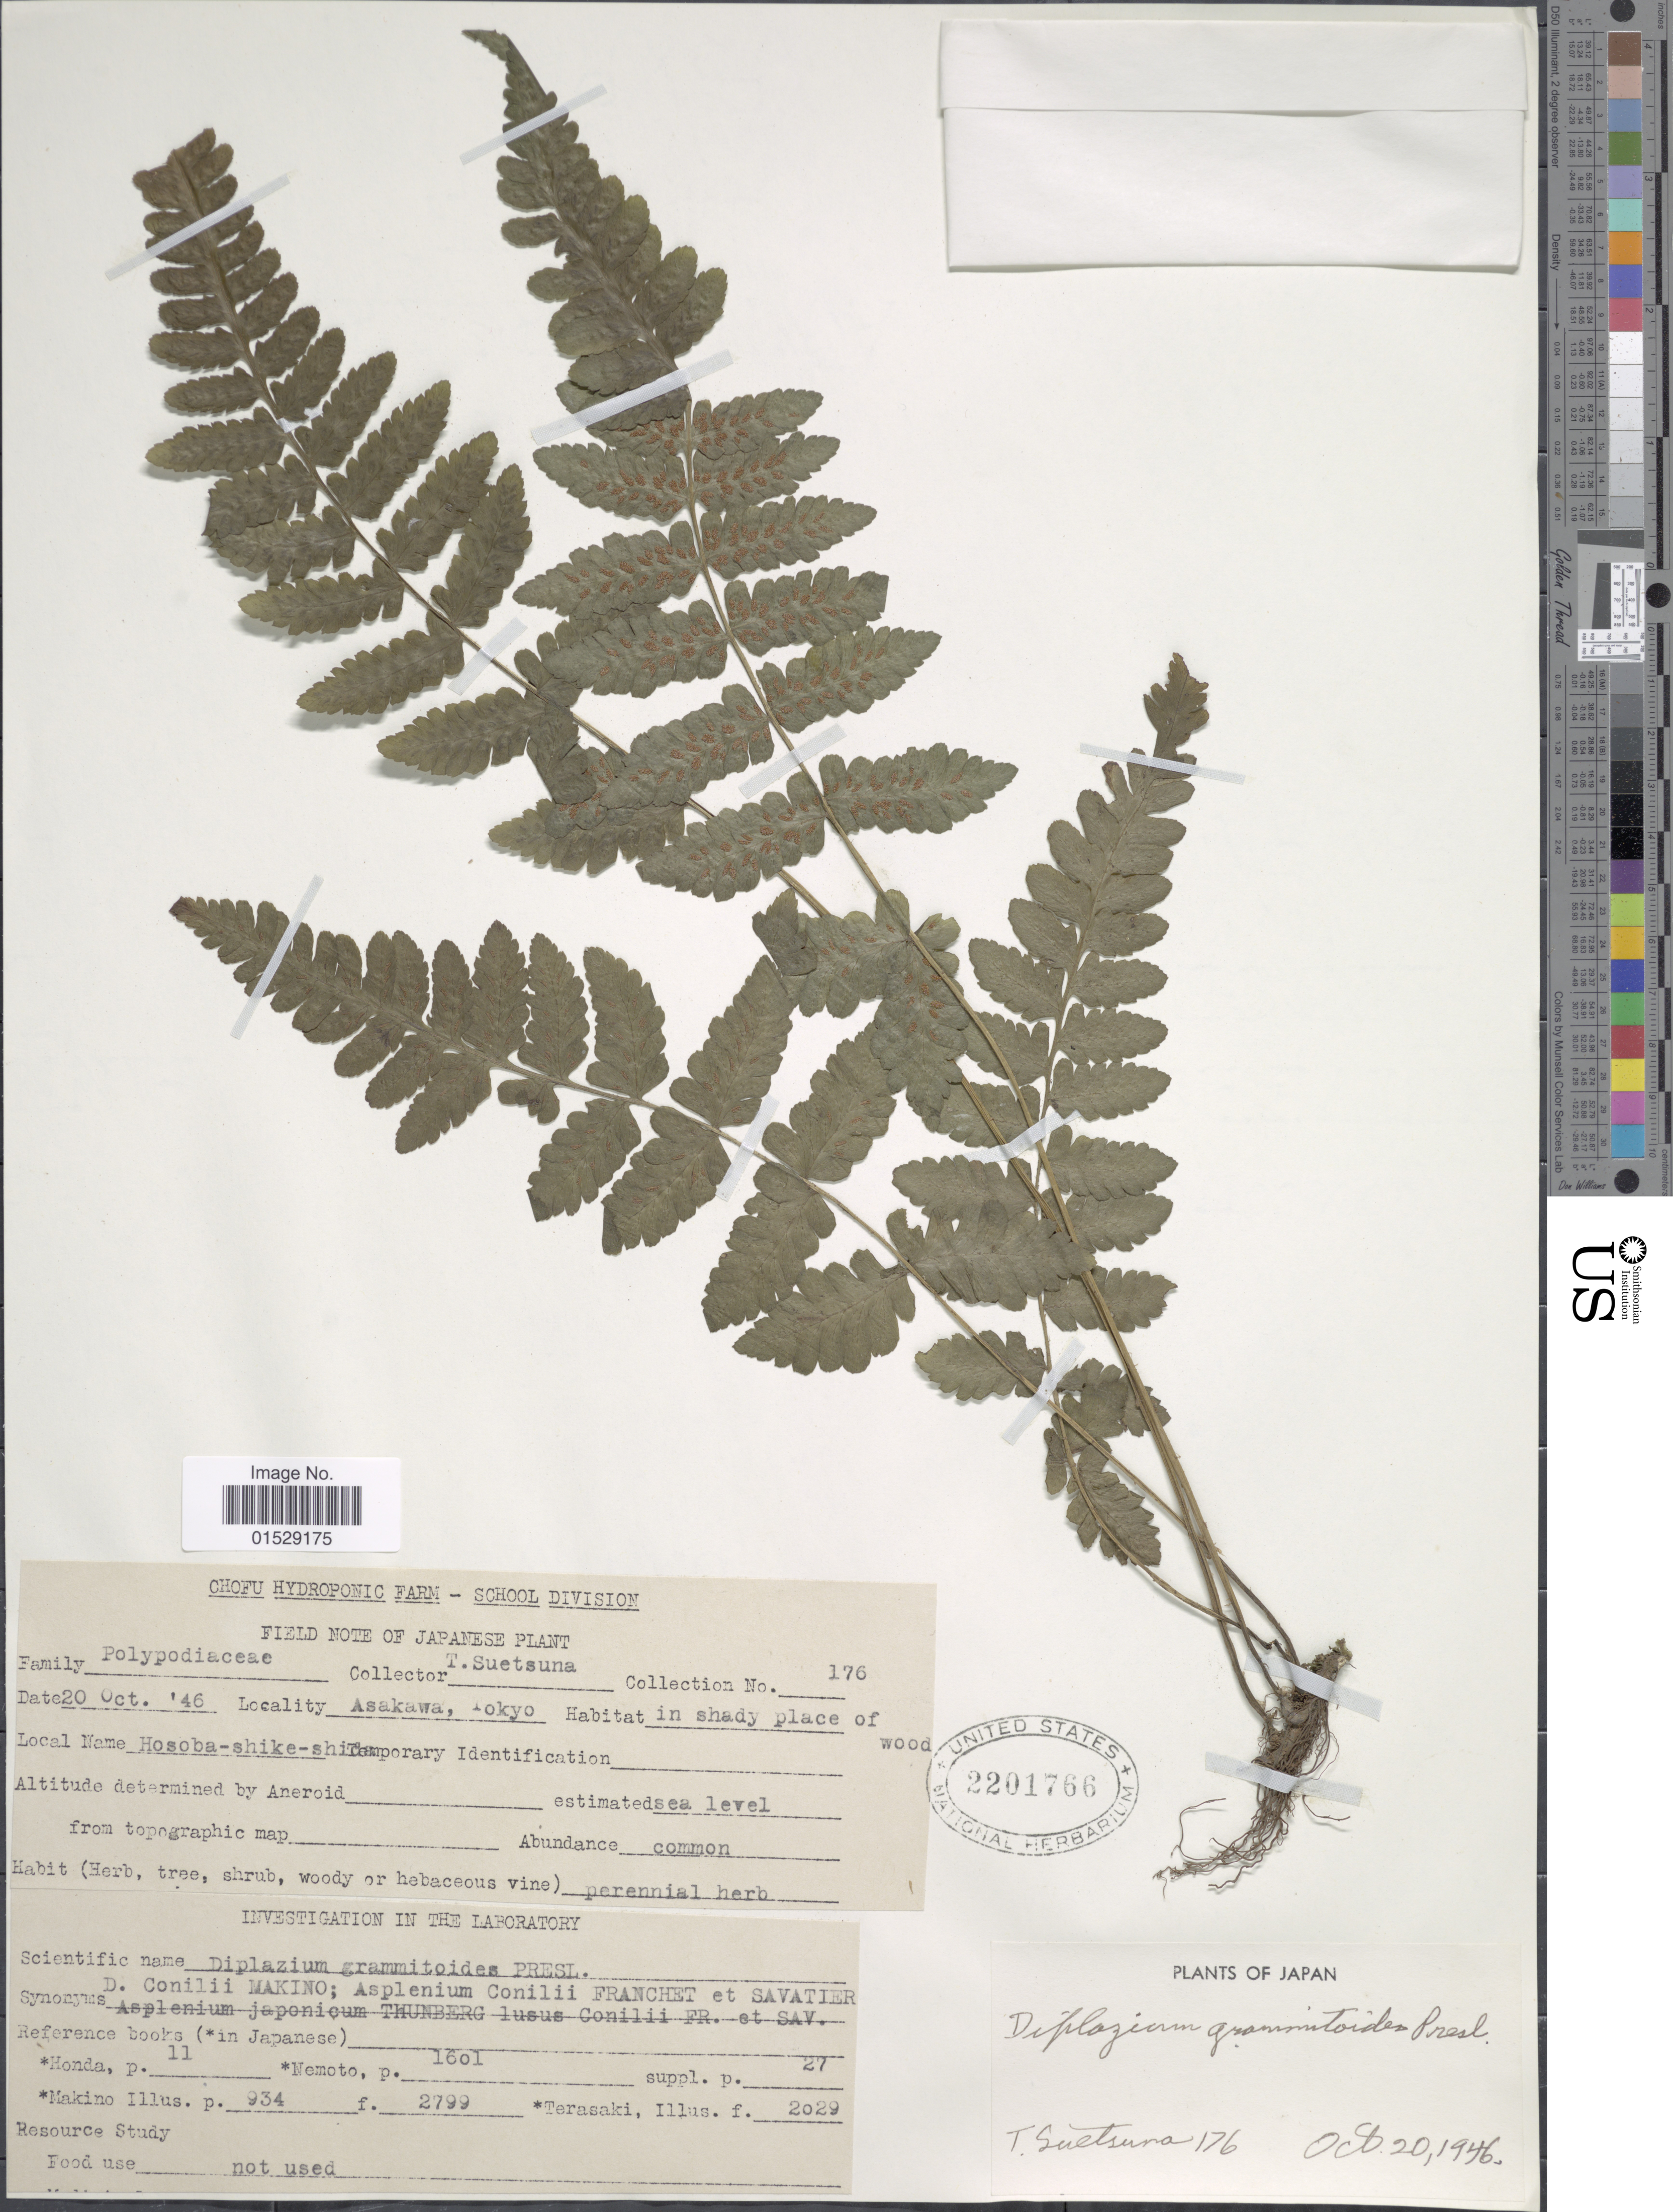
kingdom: Plantae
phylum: Tracheophyta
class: Polypodiopsida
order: Polypodiales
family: Athyriaceae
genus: Deparia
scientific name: Deparia petersenii var. grammitoides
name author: (C. Presl) H. Ohba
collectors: T. Suetsuna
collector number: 176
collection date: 1946-10-20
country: Japan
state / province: Tokyo, Federal City of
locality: Asakawa, Tokyo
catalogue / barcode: US 2201766